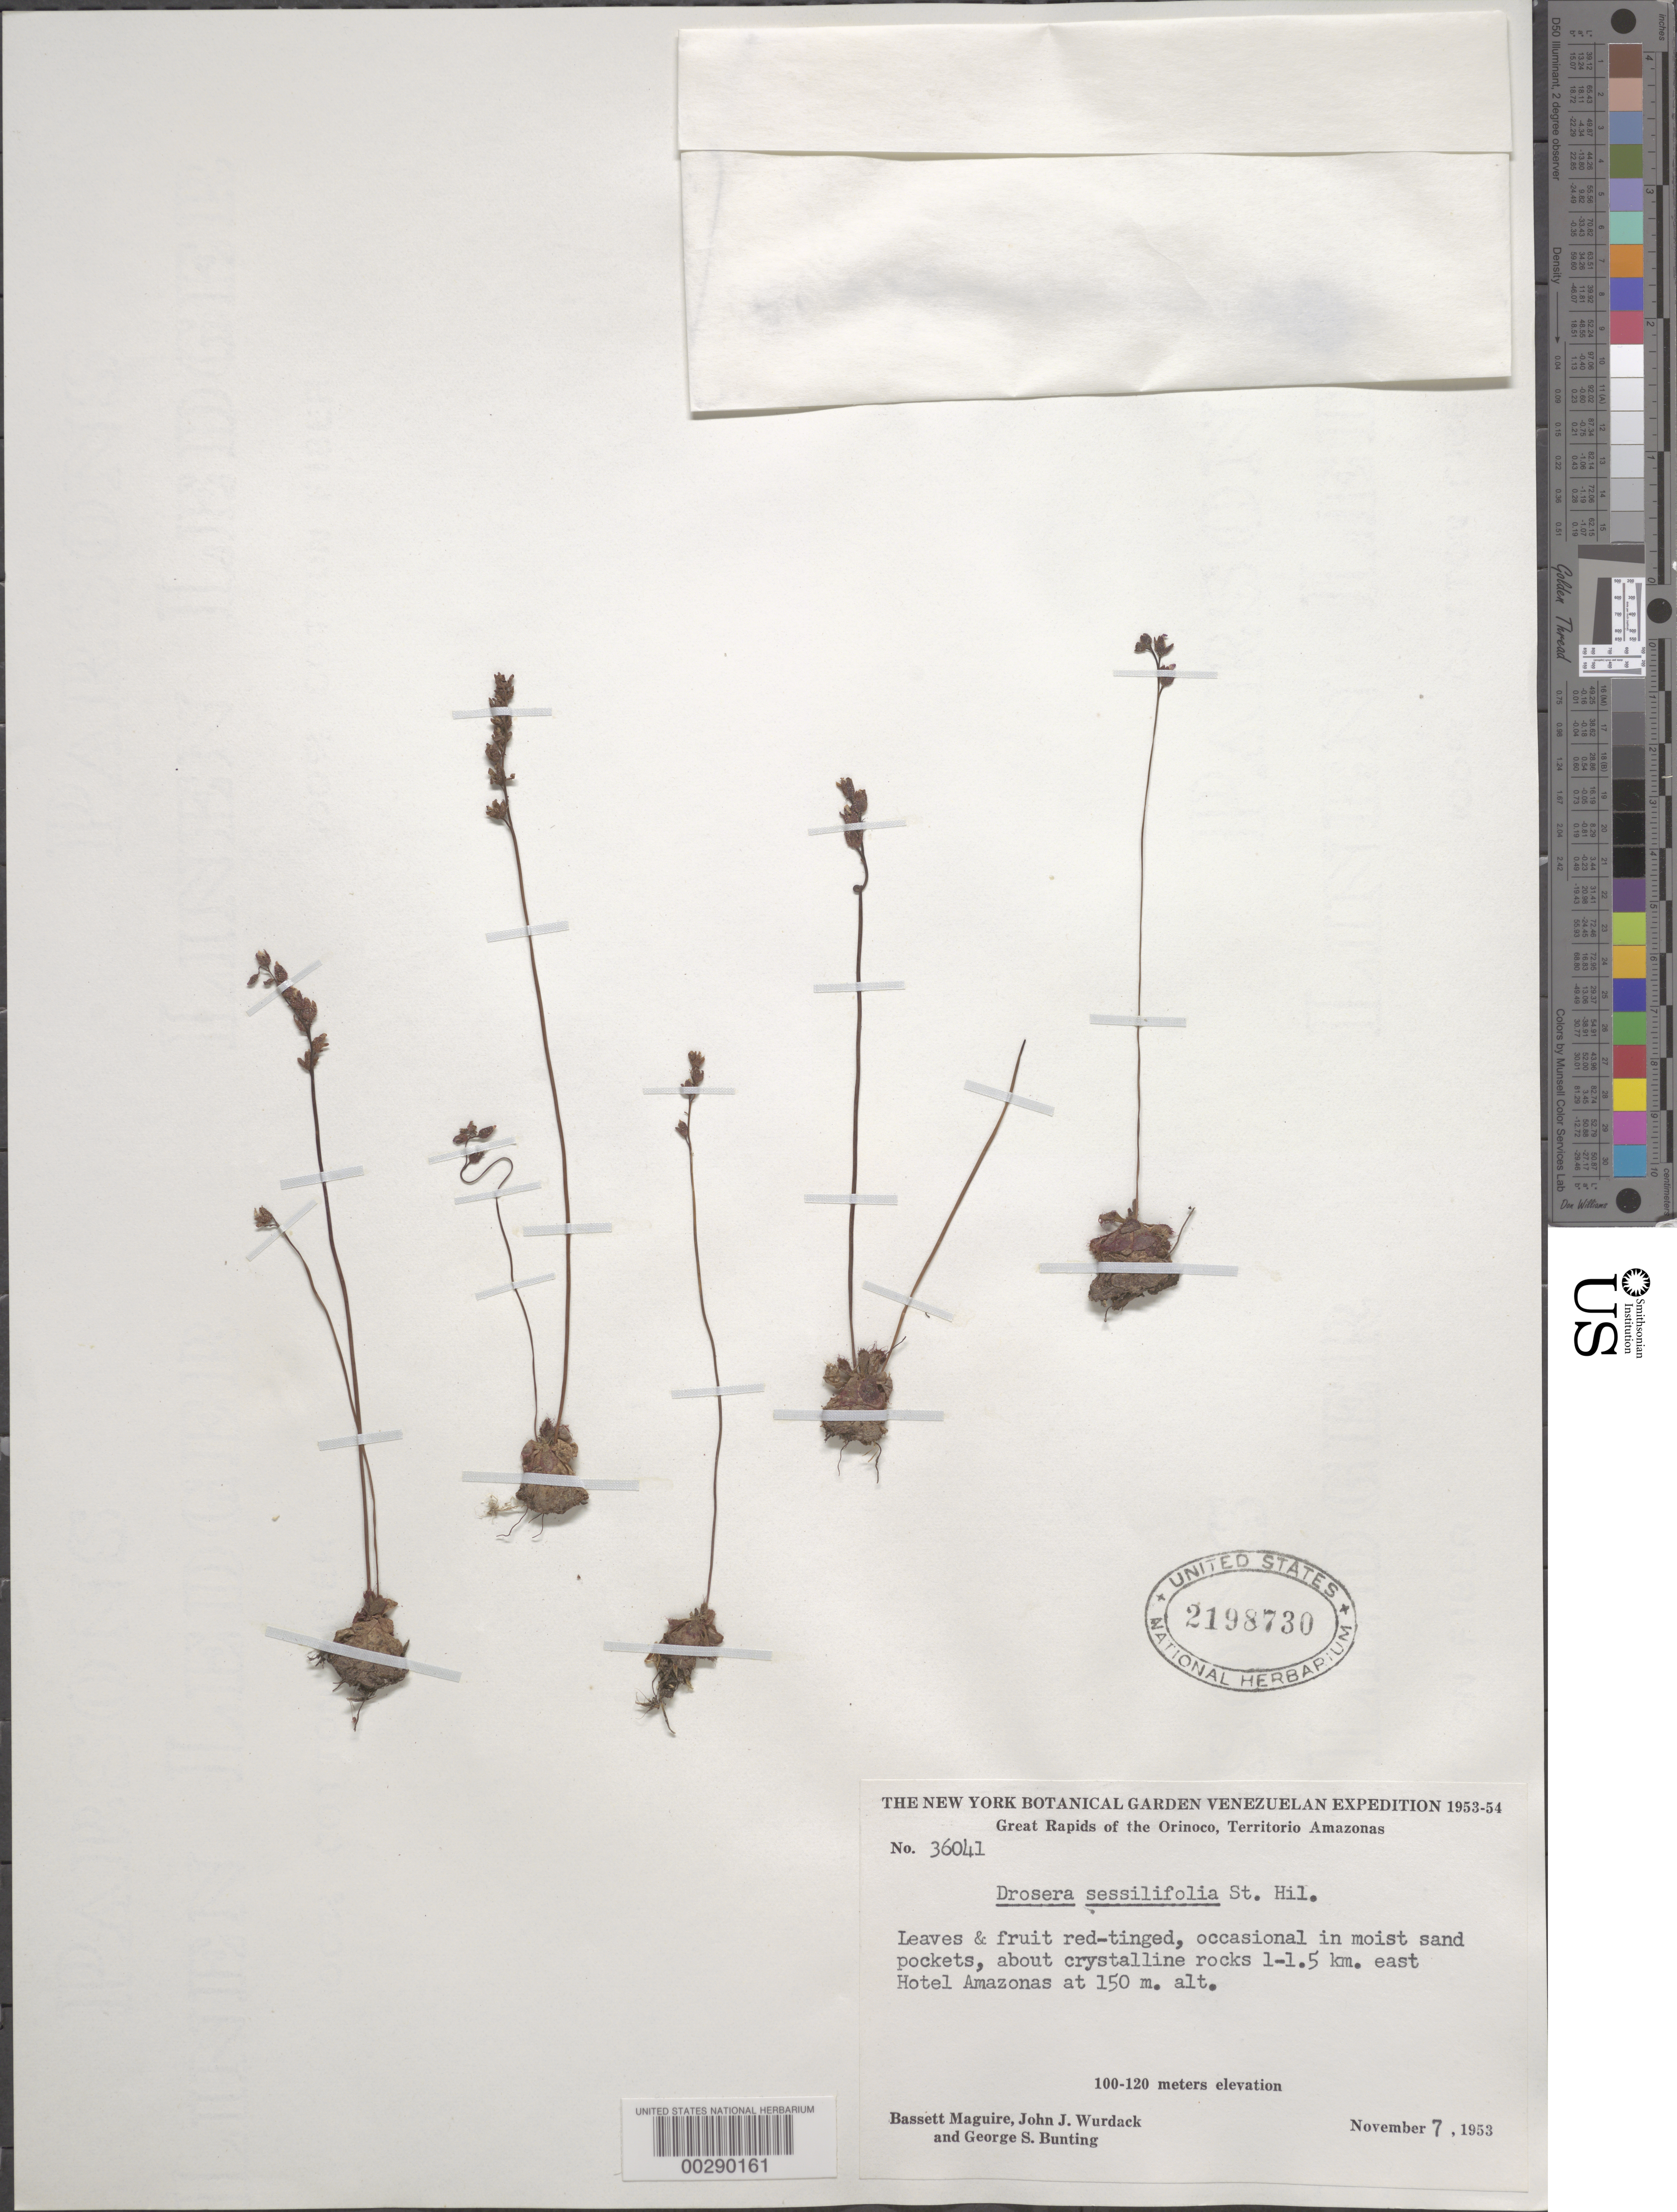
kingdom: Plantae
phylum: Tracheophyta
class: Magnoliopsida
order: Caryophyllales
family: Droseraceae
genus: Drosera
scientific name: Drosera sessilifolia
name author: A. St.-Hil.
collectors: B. Maguire, J. J. Wurdack & G. S. Bunting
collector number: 36041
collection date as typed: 07 Nov 1953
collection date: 1953-11-07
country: Venezuela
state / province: Amazonas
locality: Great rapids of the orinoco, e of hotel amazonas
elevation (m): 150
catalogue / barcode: US 2198730